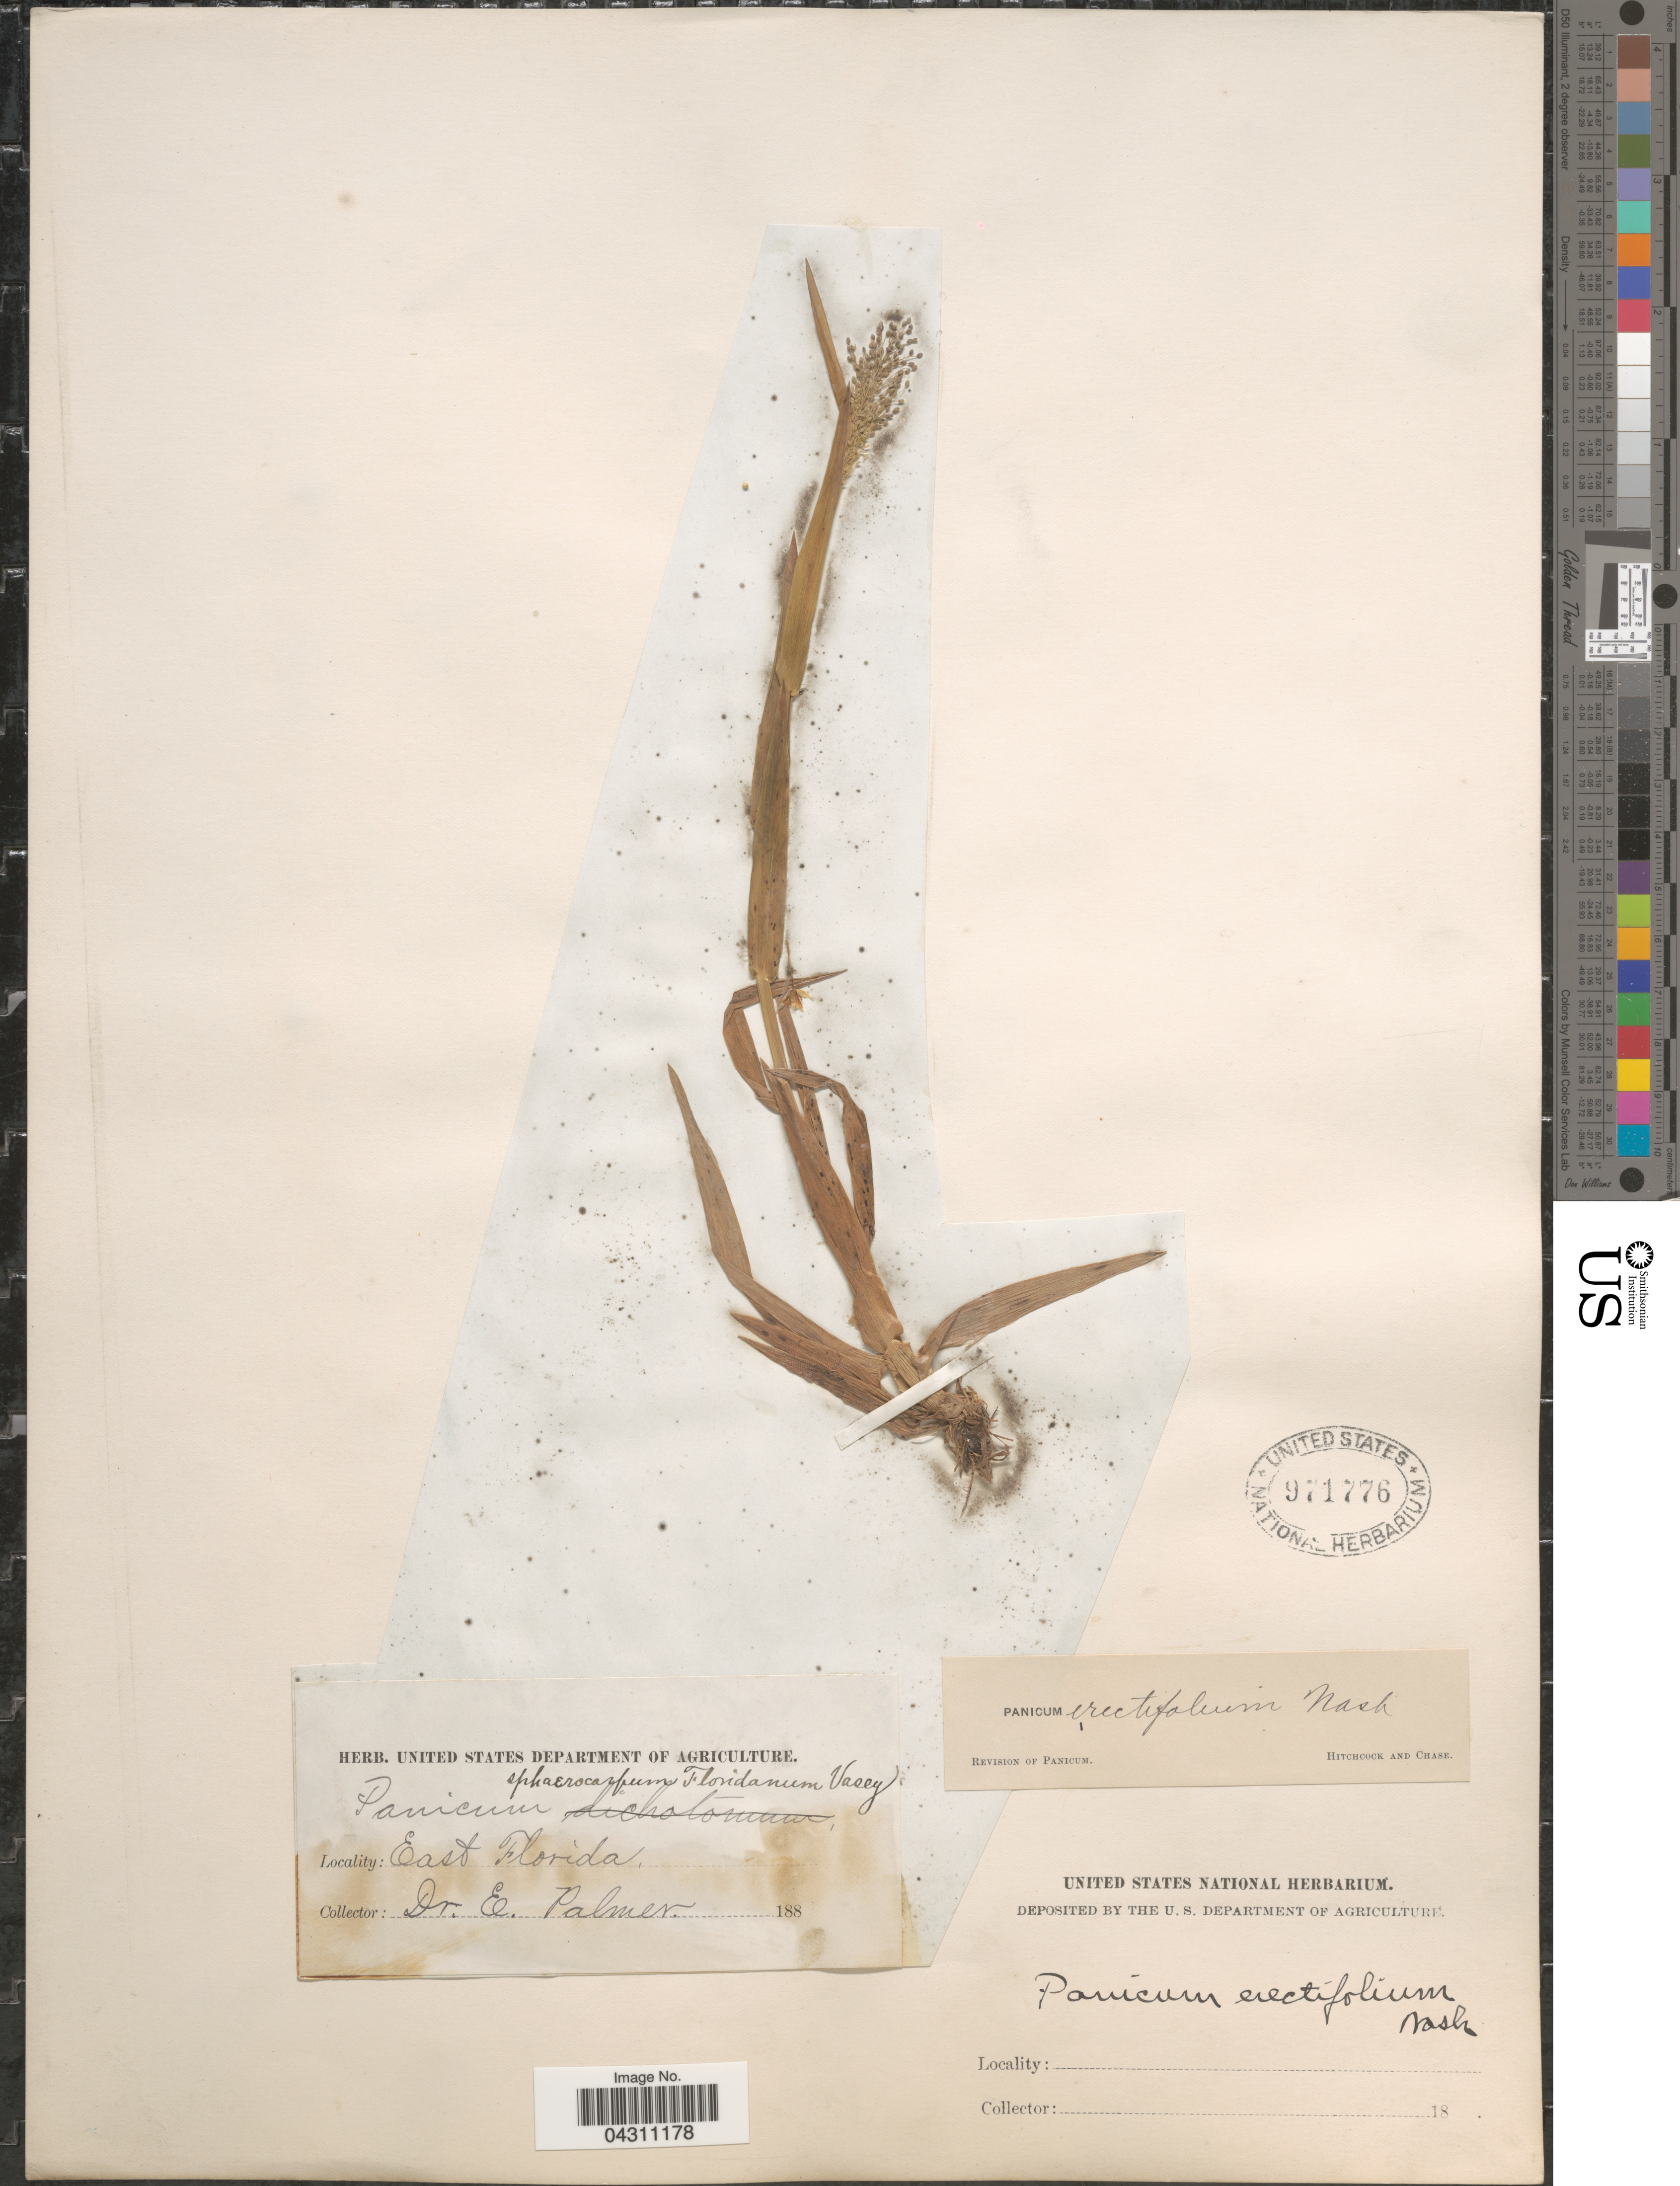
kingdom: Plantae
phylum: Tracheophyta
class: Liliopsida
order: Poales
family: Poaceae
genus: Dichanthelium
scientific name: Dichanthelium sphaerocarpon var. floridanum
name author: (Vasey) Davidse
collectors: E. Palmer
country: United States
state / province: Florida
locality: East Florida.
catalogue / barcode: US 971776